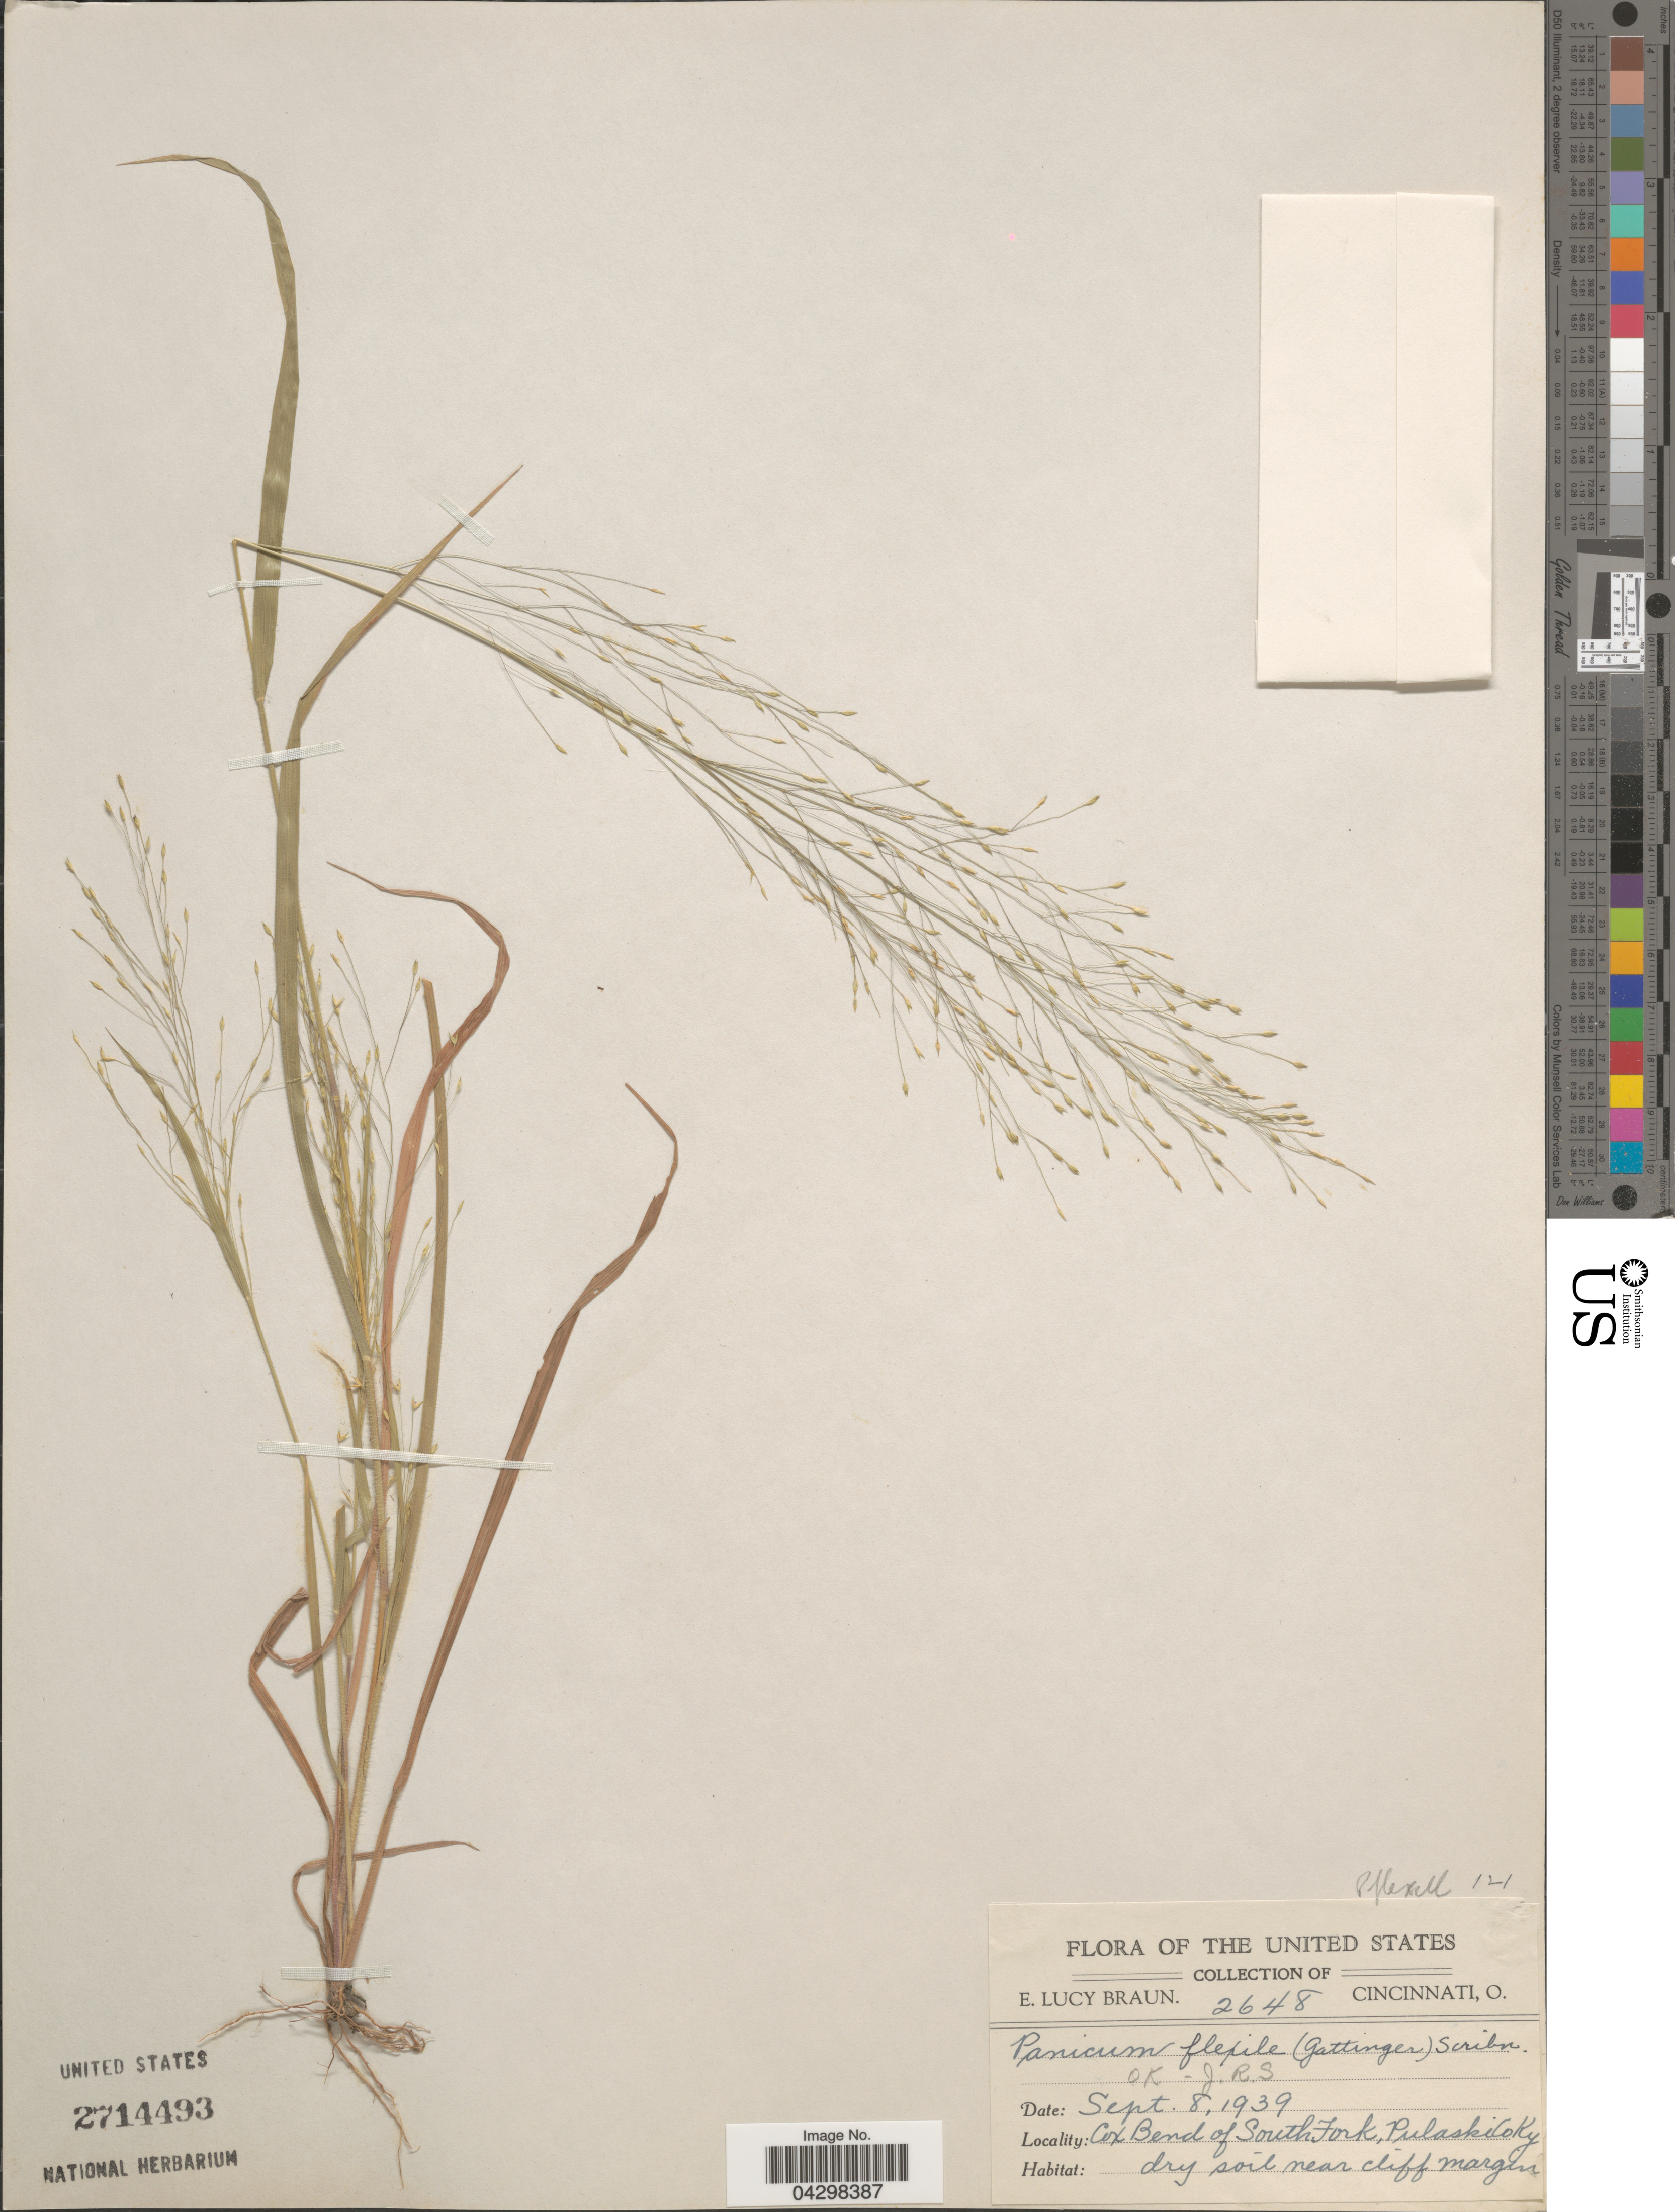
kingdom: Plantae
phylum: Tracheophyta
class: Liliopsida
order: Poales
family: Poaceae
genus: Panicum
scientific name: Panicum flexile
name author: (Gatt.) Scribn.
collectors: E. L. Braun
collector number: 2648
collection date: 1939-09-08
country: United States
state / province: Kentucky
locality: Cox Bend of South Fork, Pulaski Co.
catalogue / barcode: US 2714493